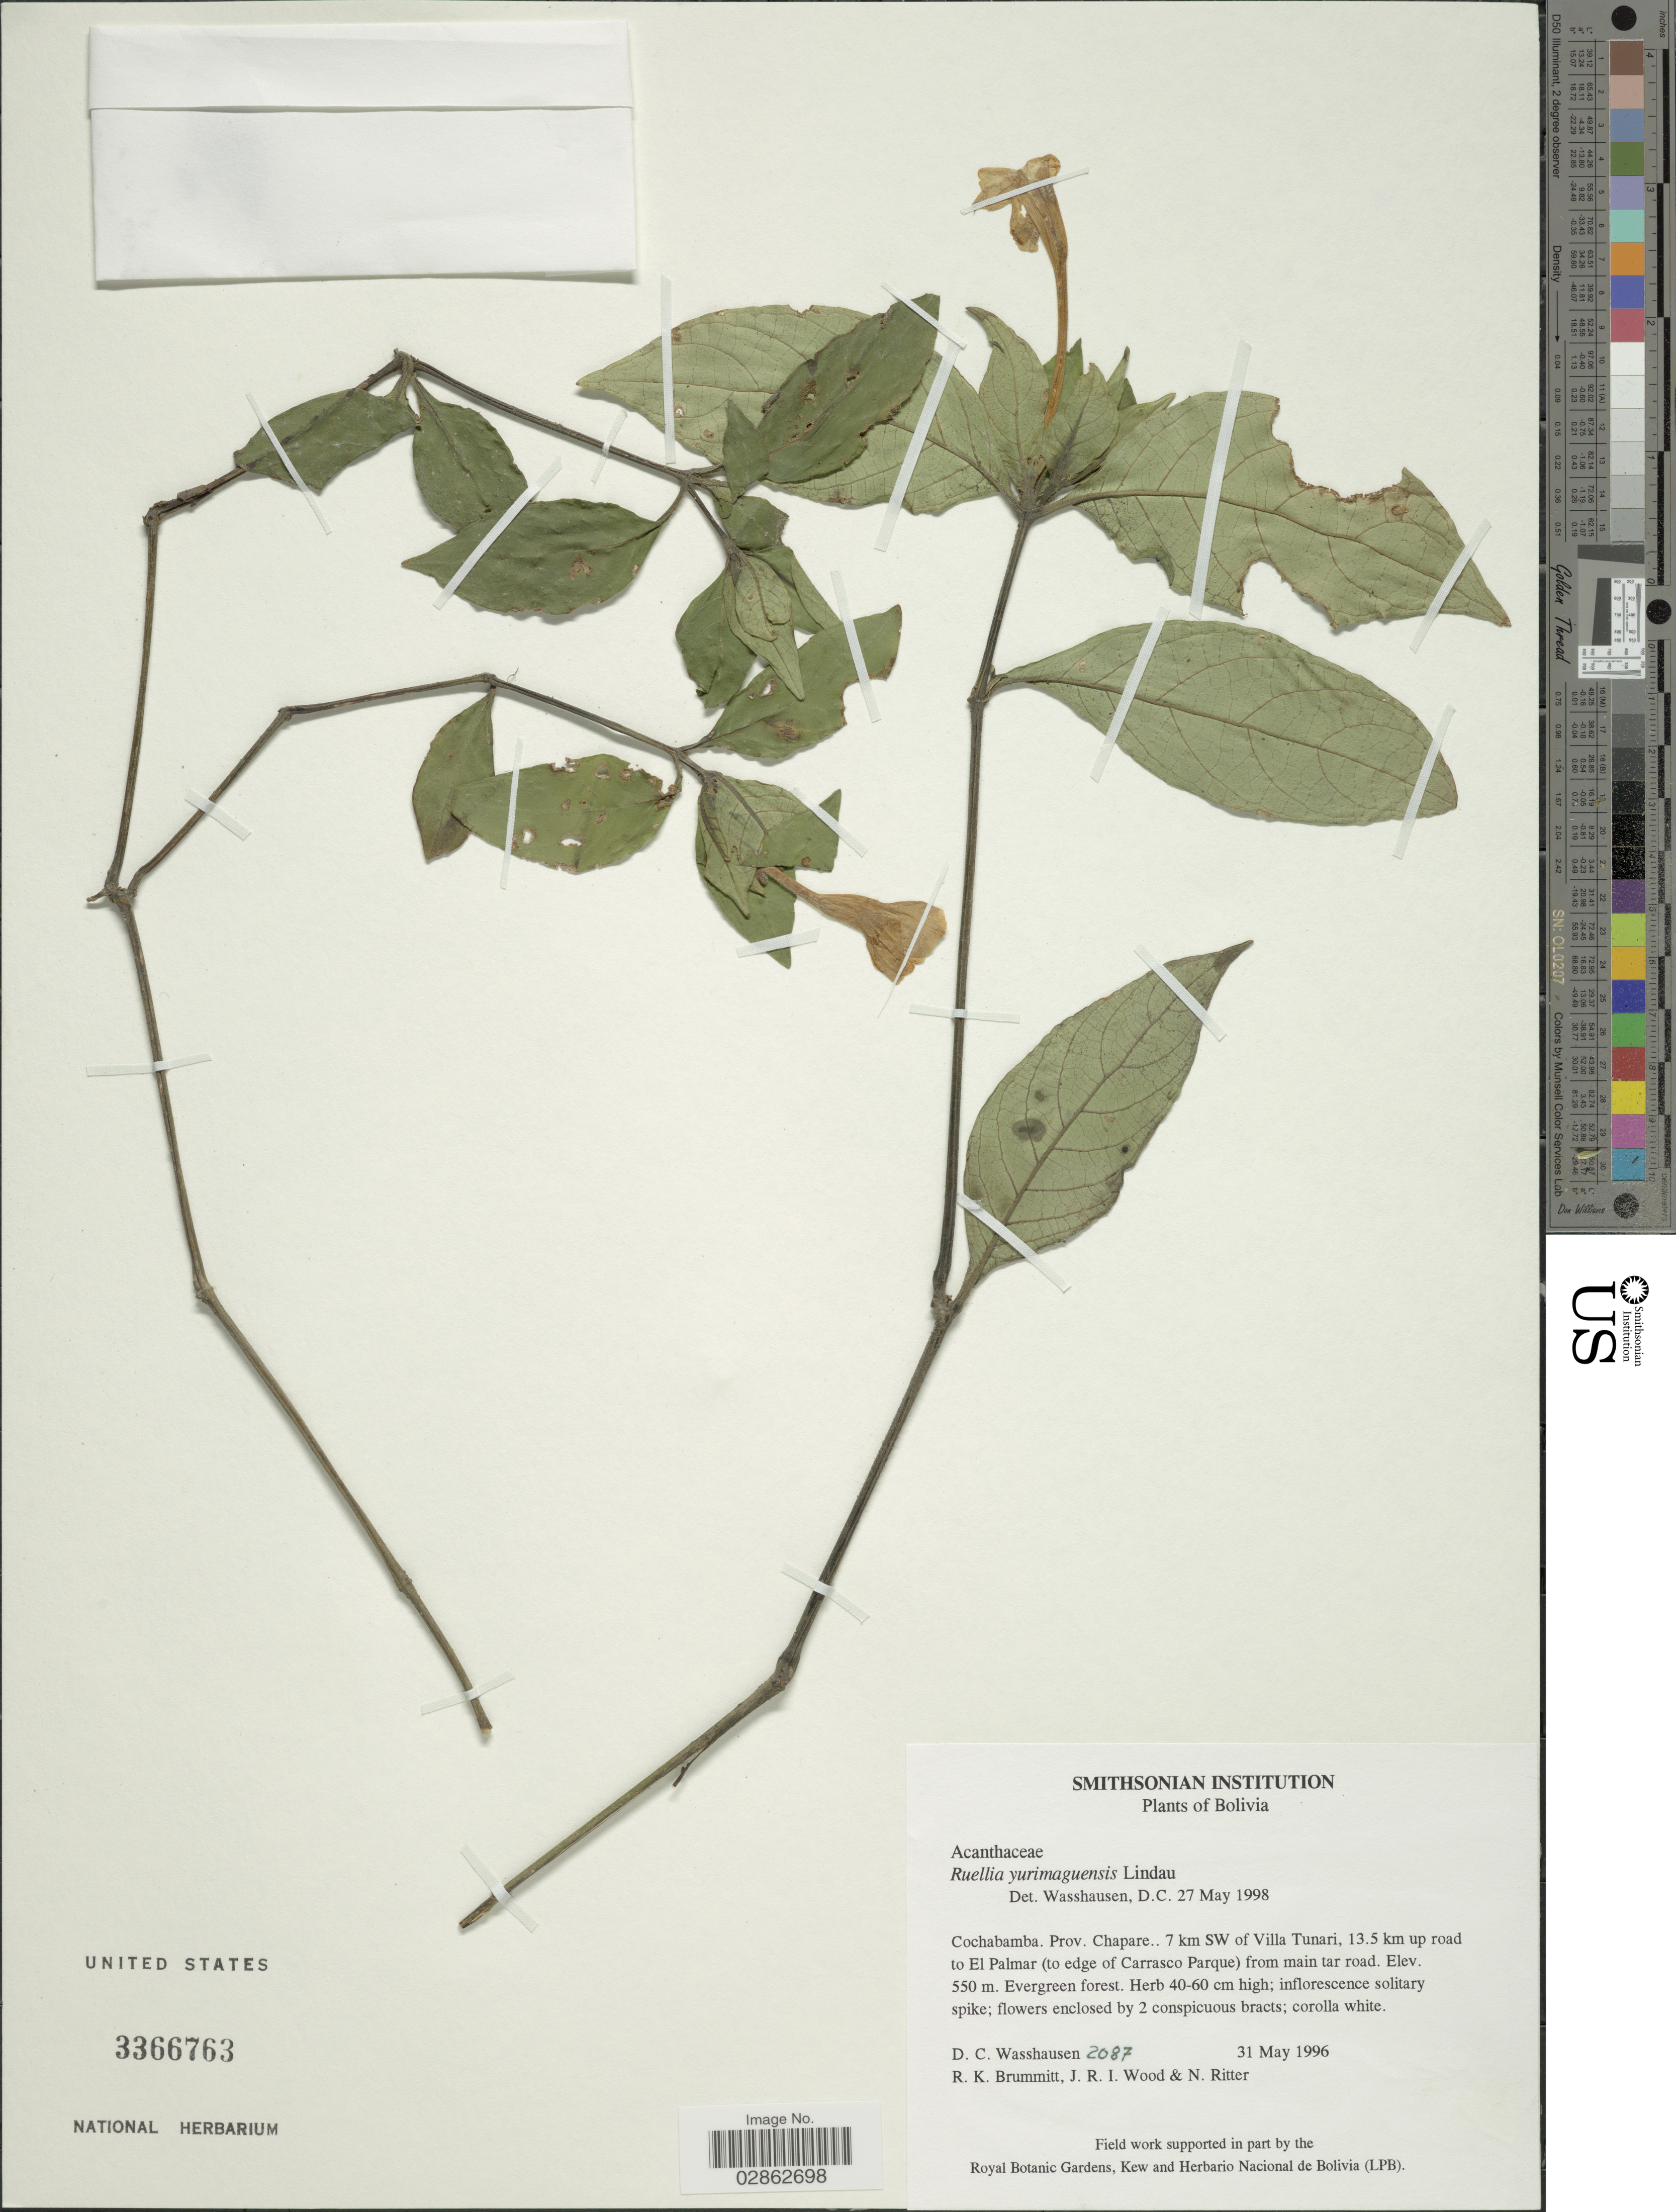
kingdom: Plantae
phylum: Tracheophyta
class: Magnoliopsida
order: Lamiales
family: Acanthaceae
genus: Ruellia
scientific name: Ruellia yurimaguensis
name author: Lindau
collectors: D. C. Wasshausen, R. K. Brummitt, J. R. I. Wood & N. Ritter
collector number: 2087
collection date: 1996-05-31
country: Bolivia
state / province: Cochabamba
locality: Prov. Chapare. 7 km SW of Villa Tunari, 13.5 km up road to El Palmar (to edge of Carrasco Parque) from main tar road.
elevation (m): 550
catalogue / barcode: US 3366763